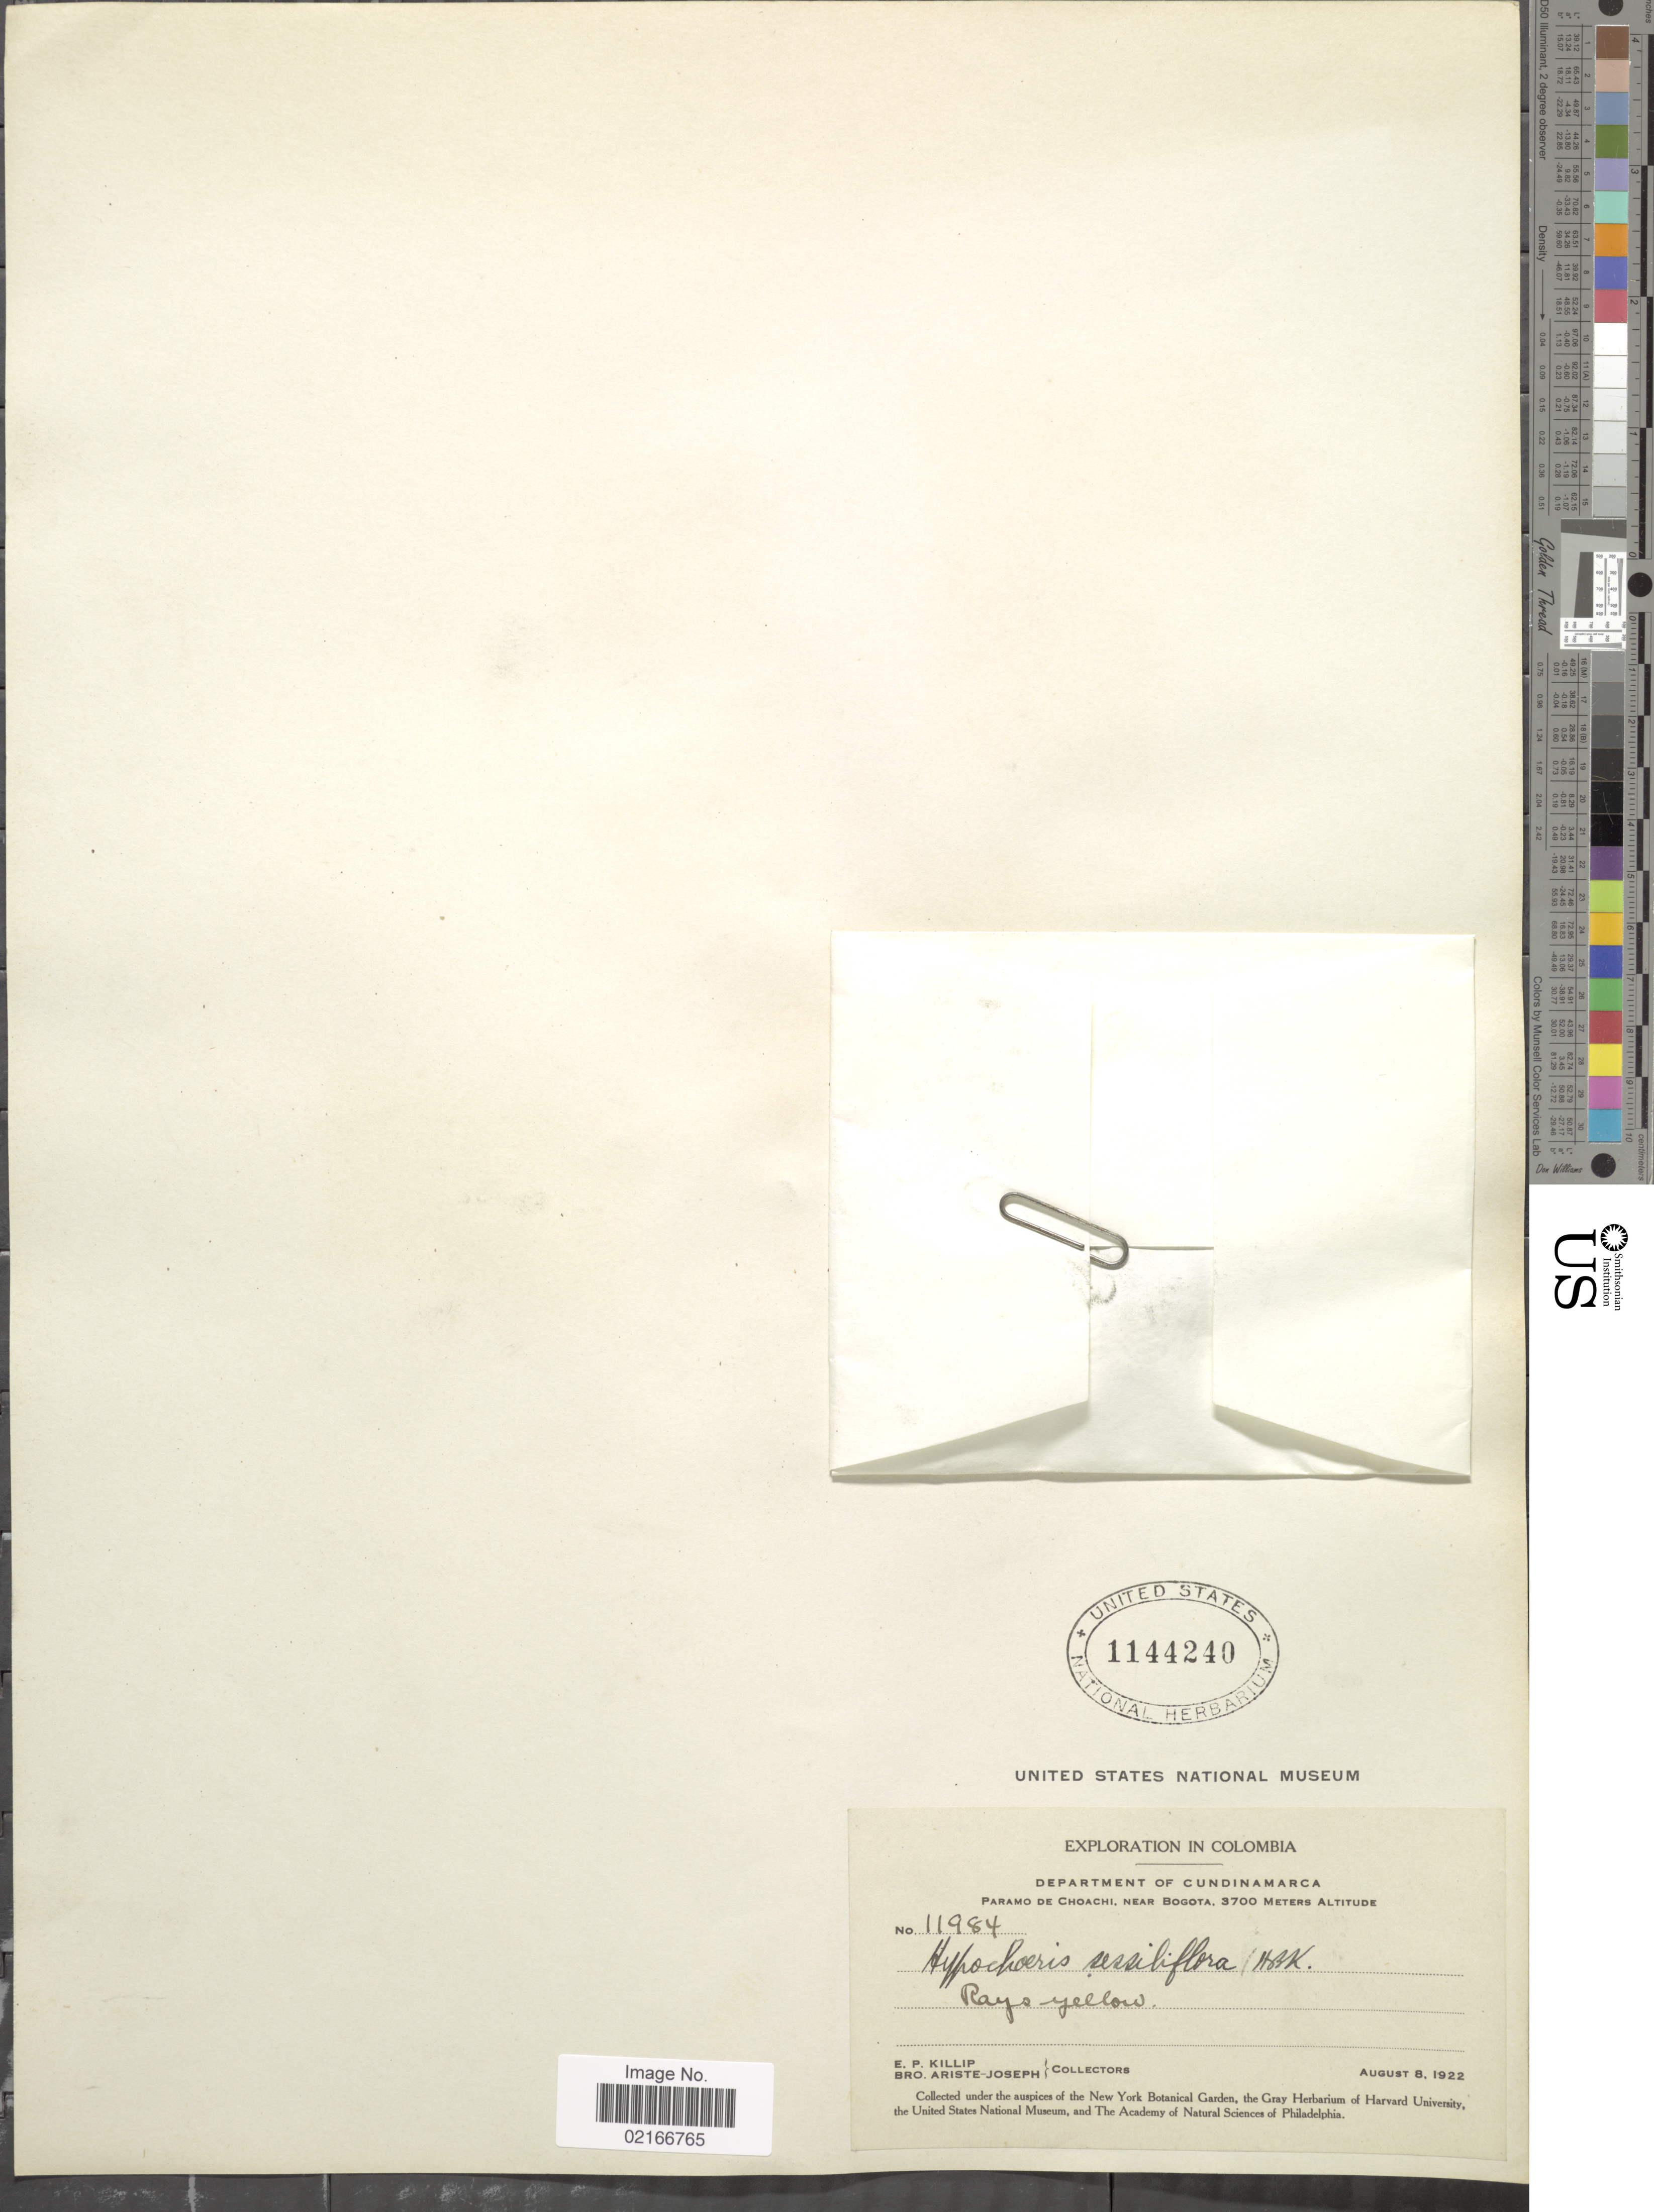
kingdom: Plantae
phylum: Tracheophyta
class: Magnoliopsida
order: Asterales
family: Asteraceae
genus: Hypochaeris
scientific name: Hypochaeris sessiflora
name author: Kunth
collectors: E. P. Killip & Bro. Ariste-Joseph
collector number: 11984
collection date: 1922-08-08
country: Colombia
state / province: Cundinamarca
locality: Paramo de Choachi, near Bogota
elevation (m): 3700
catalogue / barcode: US 1144240